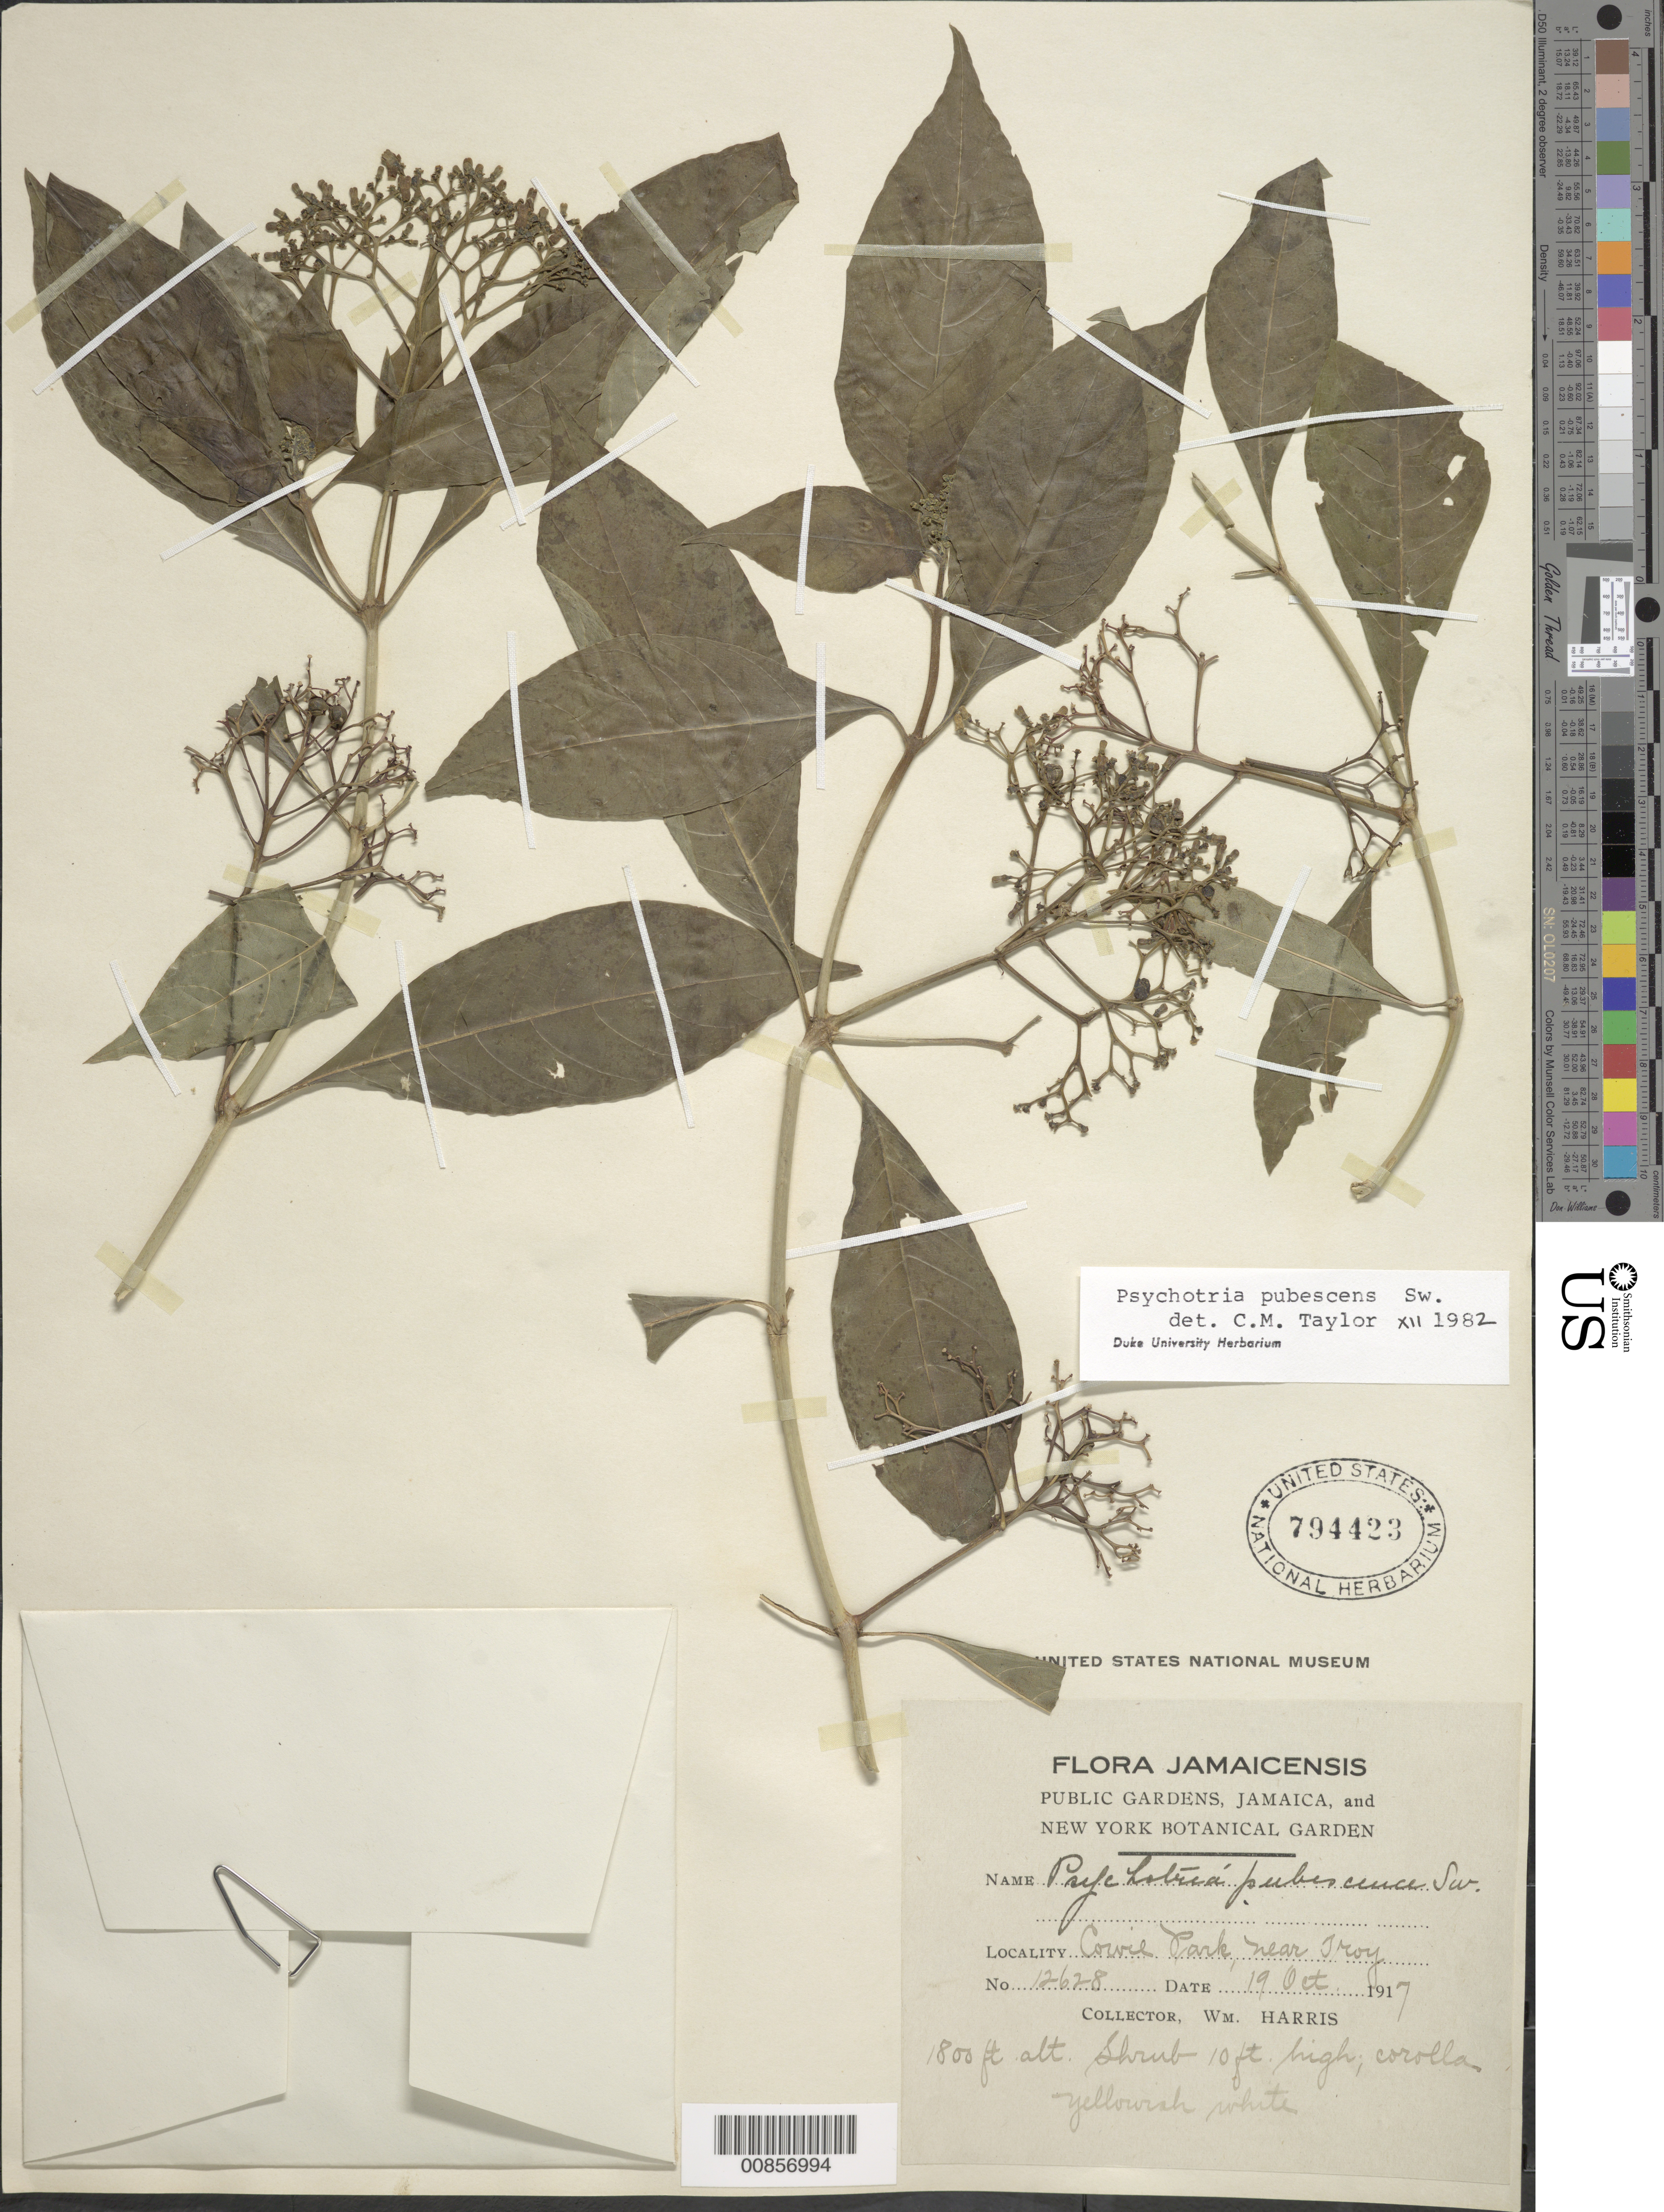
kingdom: Plantae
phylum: Tracheophyta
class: Magnoliopsida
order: Gentianales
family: Rubiaceae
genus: Psychotria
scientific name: Psychotria pubescens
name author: Sw.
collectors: W. H. Harris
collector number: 12628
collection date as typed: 19 Oct 1917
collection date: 1917-10-19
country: Jamaica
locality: Cowie Park, near Troy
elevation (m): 549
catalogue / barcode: US 794423